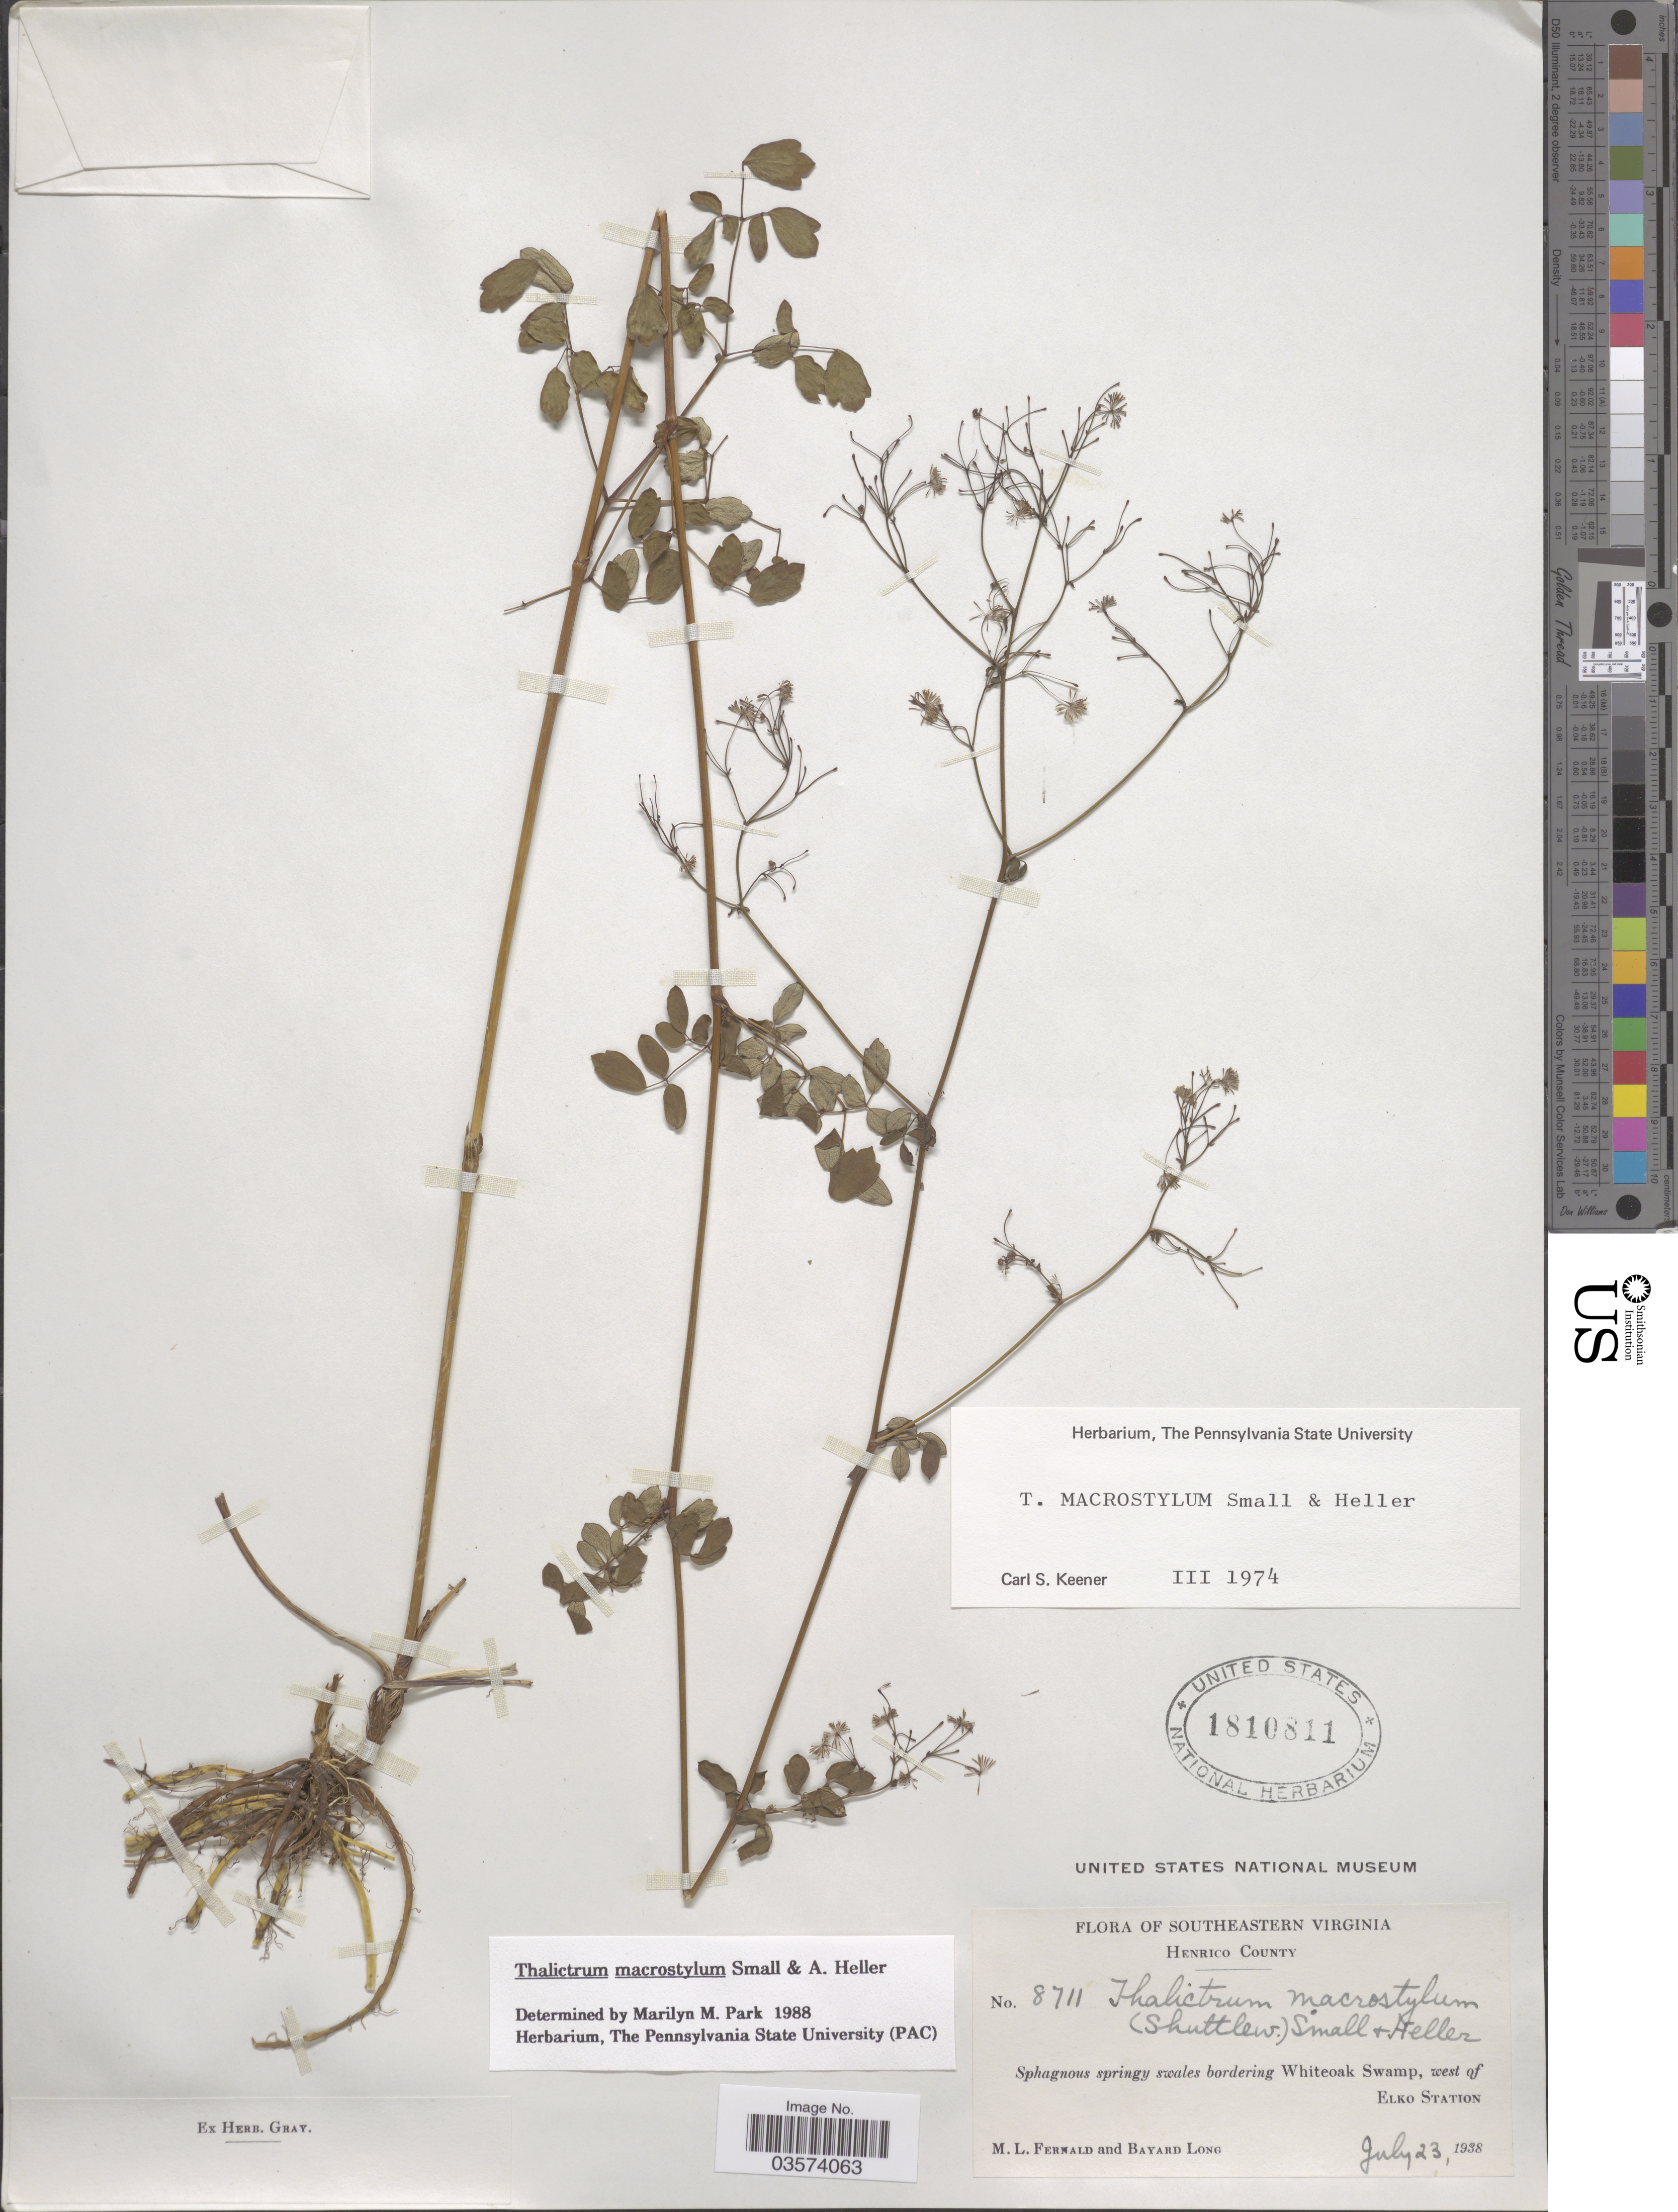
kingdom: Plantae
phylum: Tracheophyta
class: Magnoliopsida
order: Ranunculales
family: Ranunculaceae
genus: Thalictrum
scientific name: Thalictrum macrostylum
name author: Small & A. Heller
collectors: M. L. Fernald & B. Long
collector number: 8711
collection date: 1938-07-23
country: United States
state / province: Virginia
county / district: Henrico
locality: Southeastern Virginia. Henrico County. Whiteoak Swamp, west of Elko Station.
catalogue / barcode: US 1810811